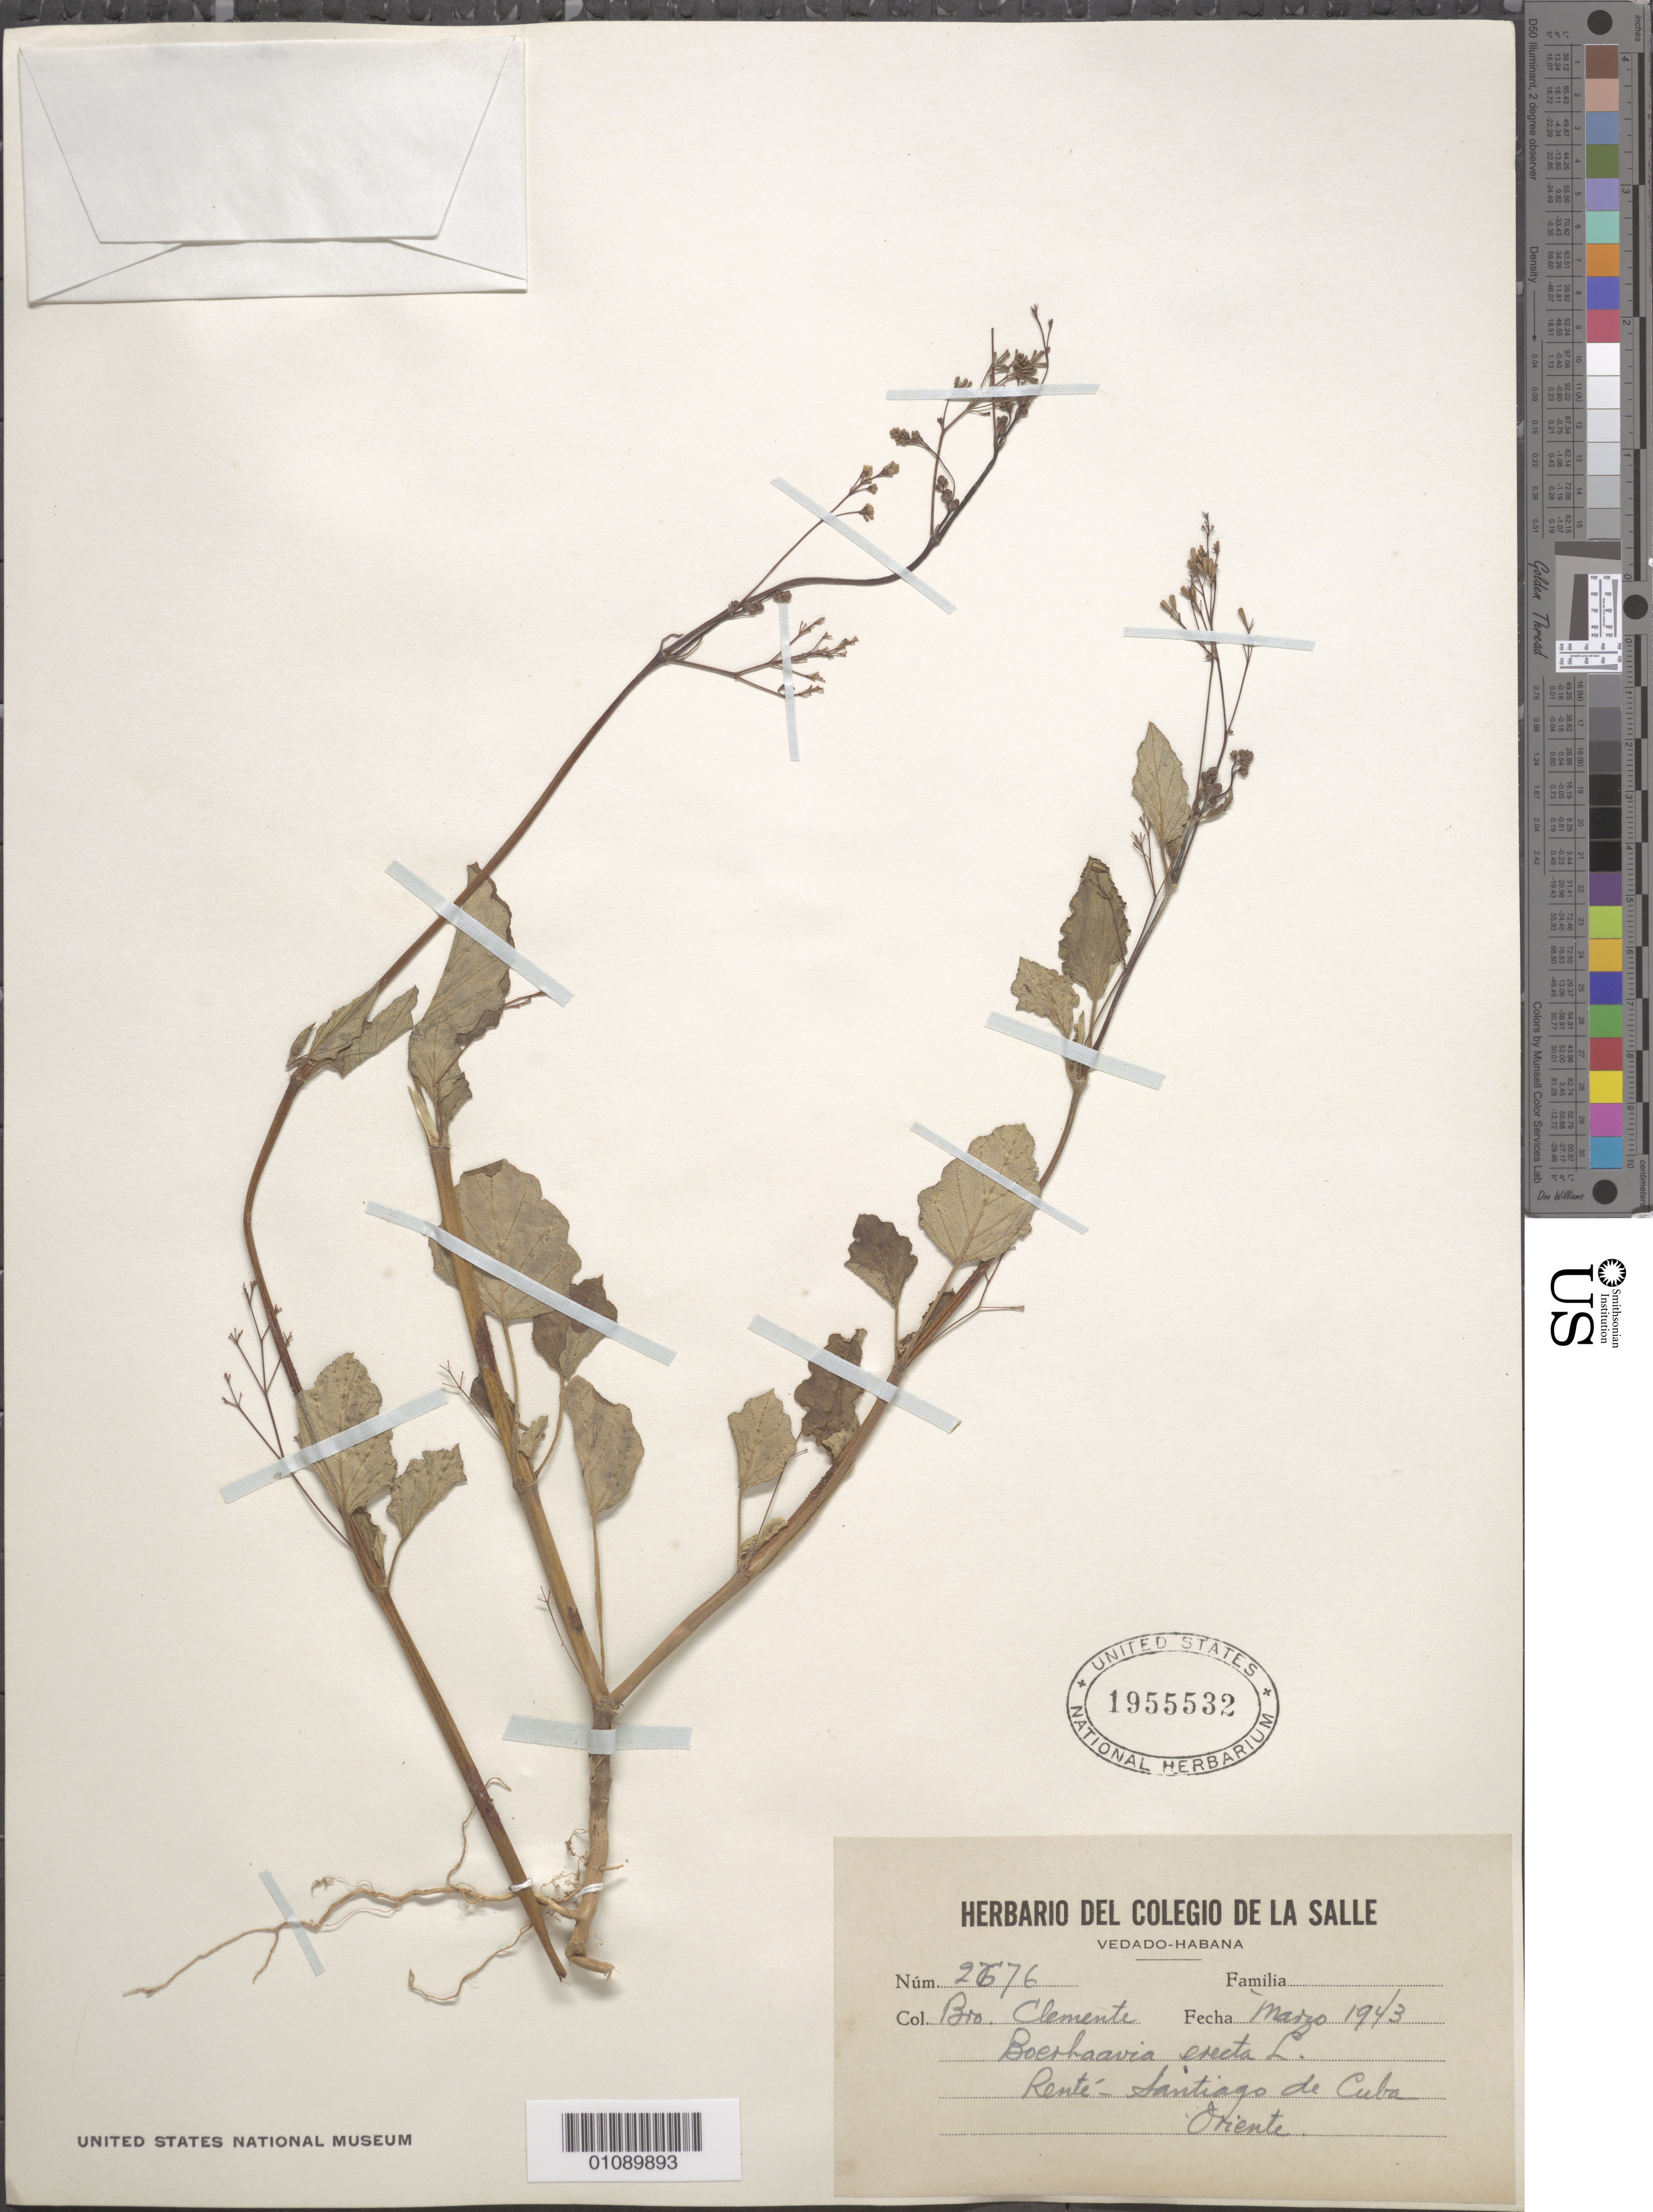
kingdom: Plantae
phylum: Tracheophyta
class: Magnoliopsida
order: Caryophyllales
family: Nyctaginaceae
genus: Boerhavia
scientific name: Boerhavia erecta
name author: L.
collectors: Bro. Clemente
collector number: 2676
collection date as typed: Mar 1943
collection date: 1943-03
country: Cuba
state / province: Santiago de Cuba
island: Cuba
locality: Oriente, Santiago de Cuba, Rente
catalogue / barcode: US 1955532